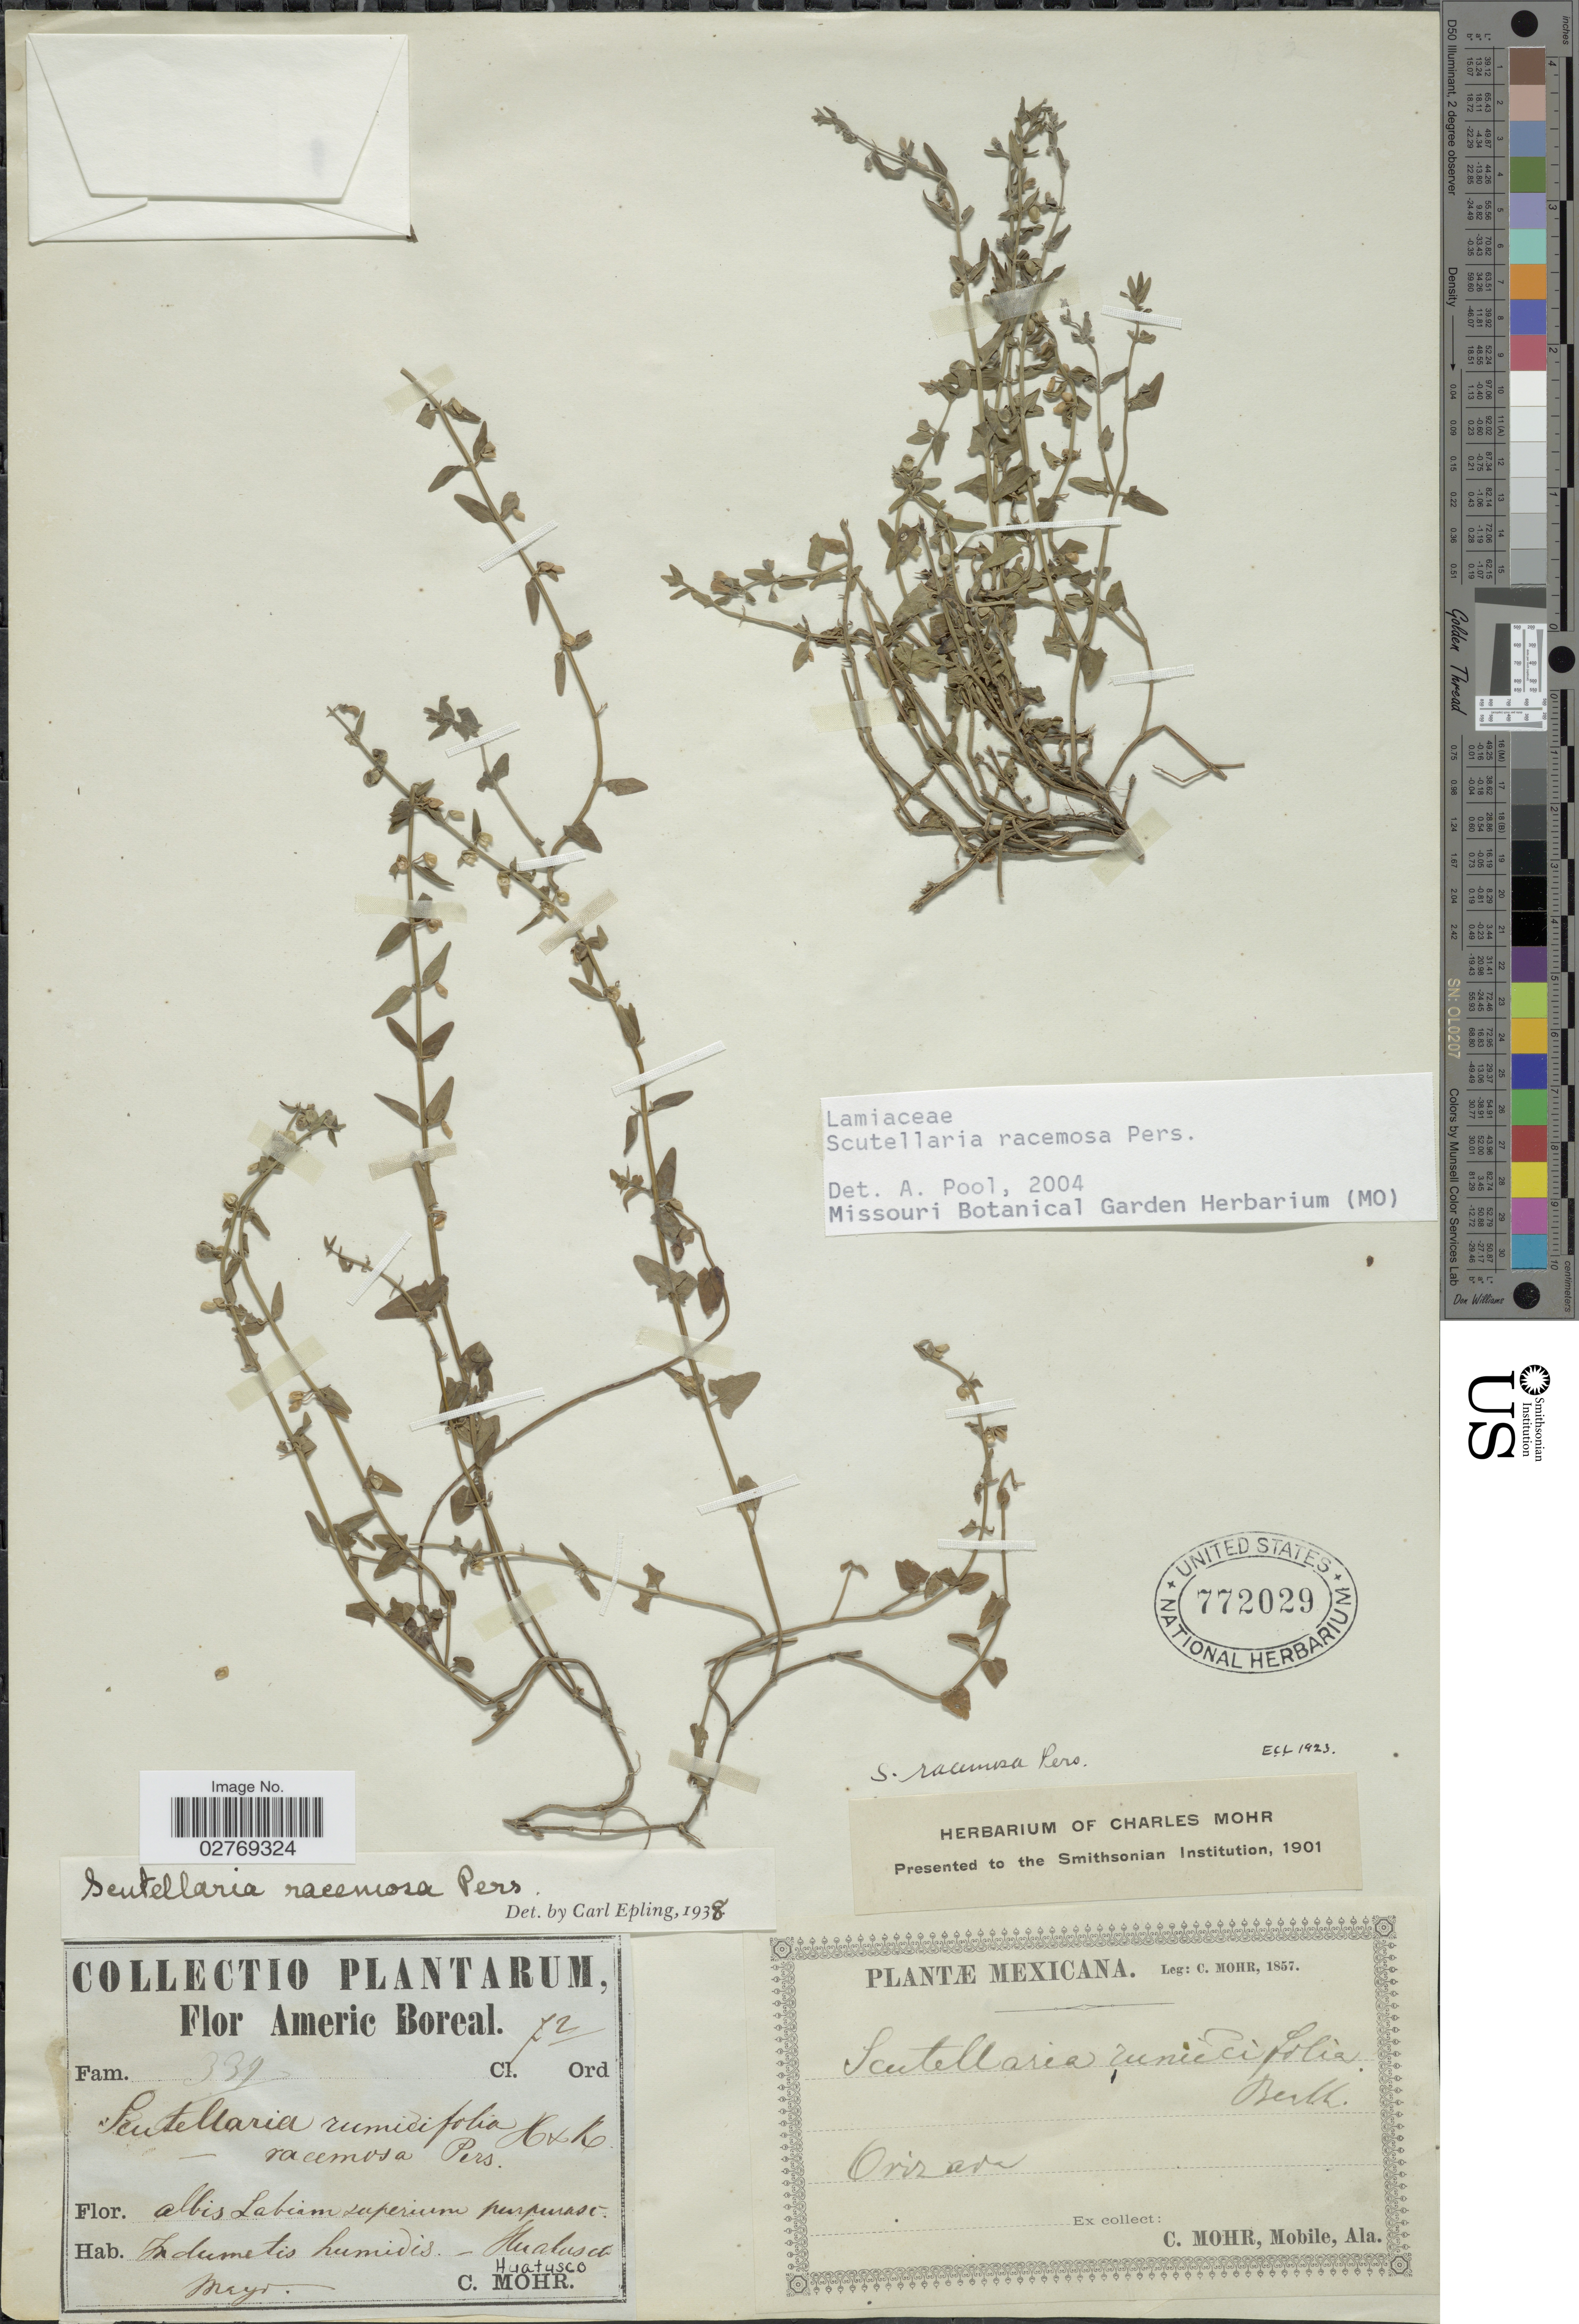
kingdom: Plantae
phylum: Tracheophyta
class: Magnoliopsida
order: Lamiales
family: Lamiaceae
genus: Scutellaria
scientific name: Scutellaria racemosa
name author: Pers.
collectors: Mohr, C. T. (herbarium)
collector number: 72?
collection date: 1857-05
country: Mexico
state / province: Veracruz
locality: Americ Boreal. Huatusco, Orizava.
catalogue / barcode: US 772029